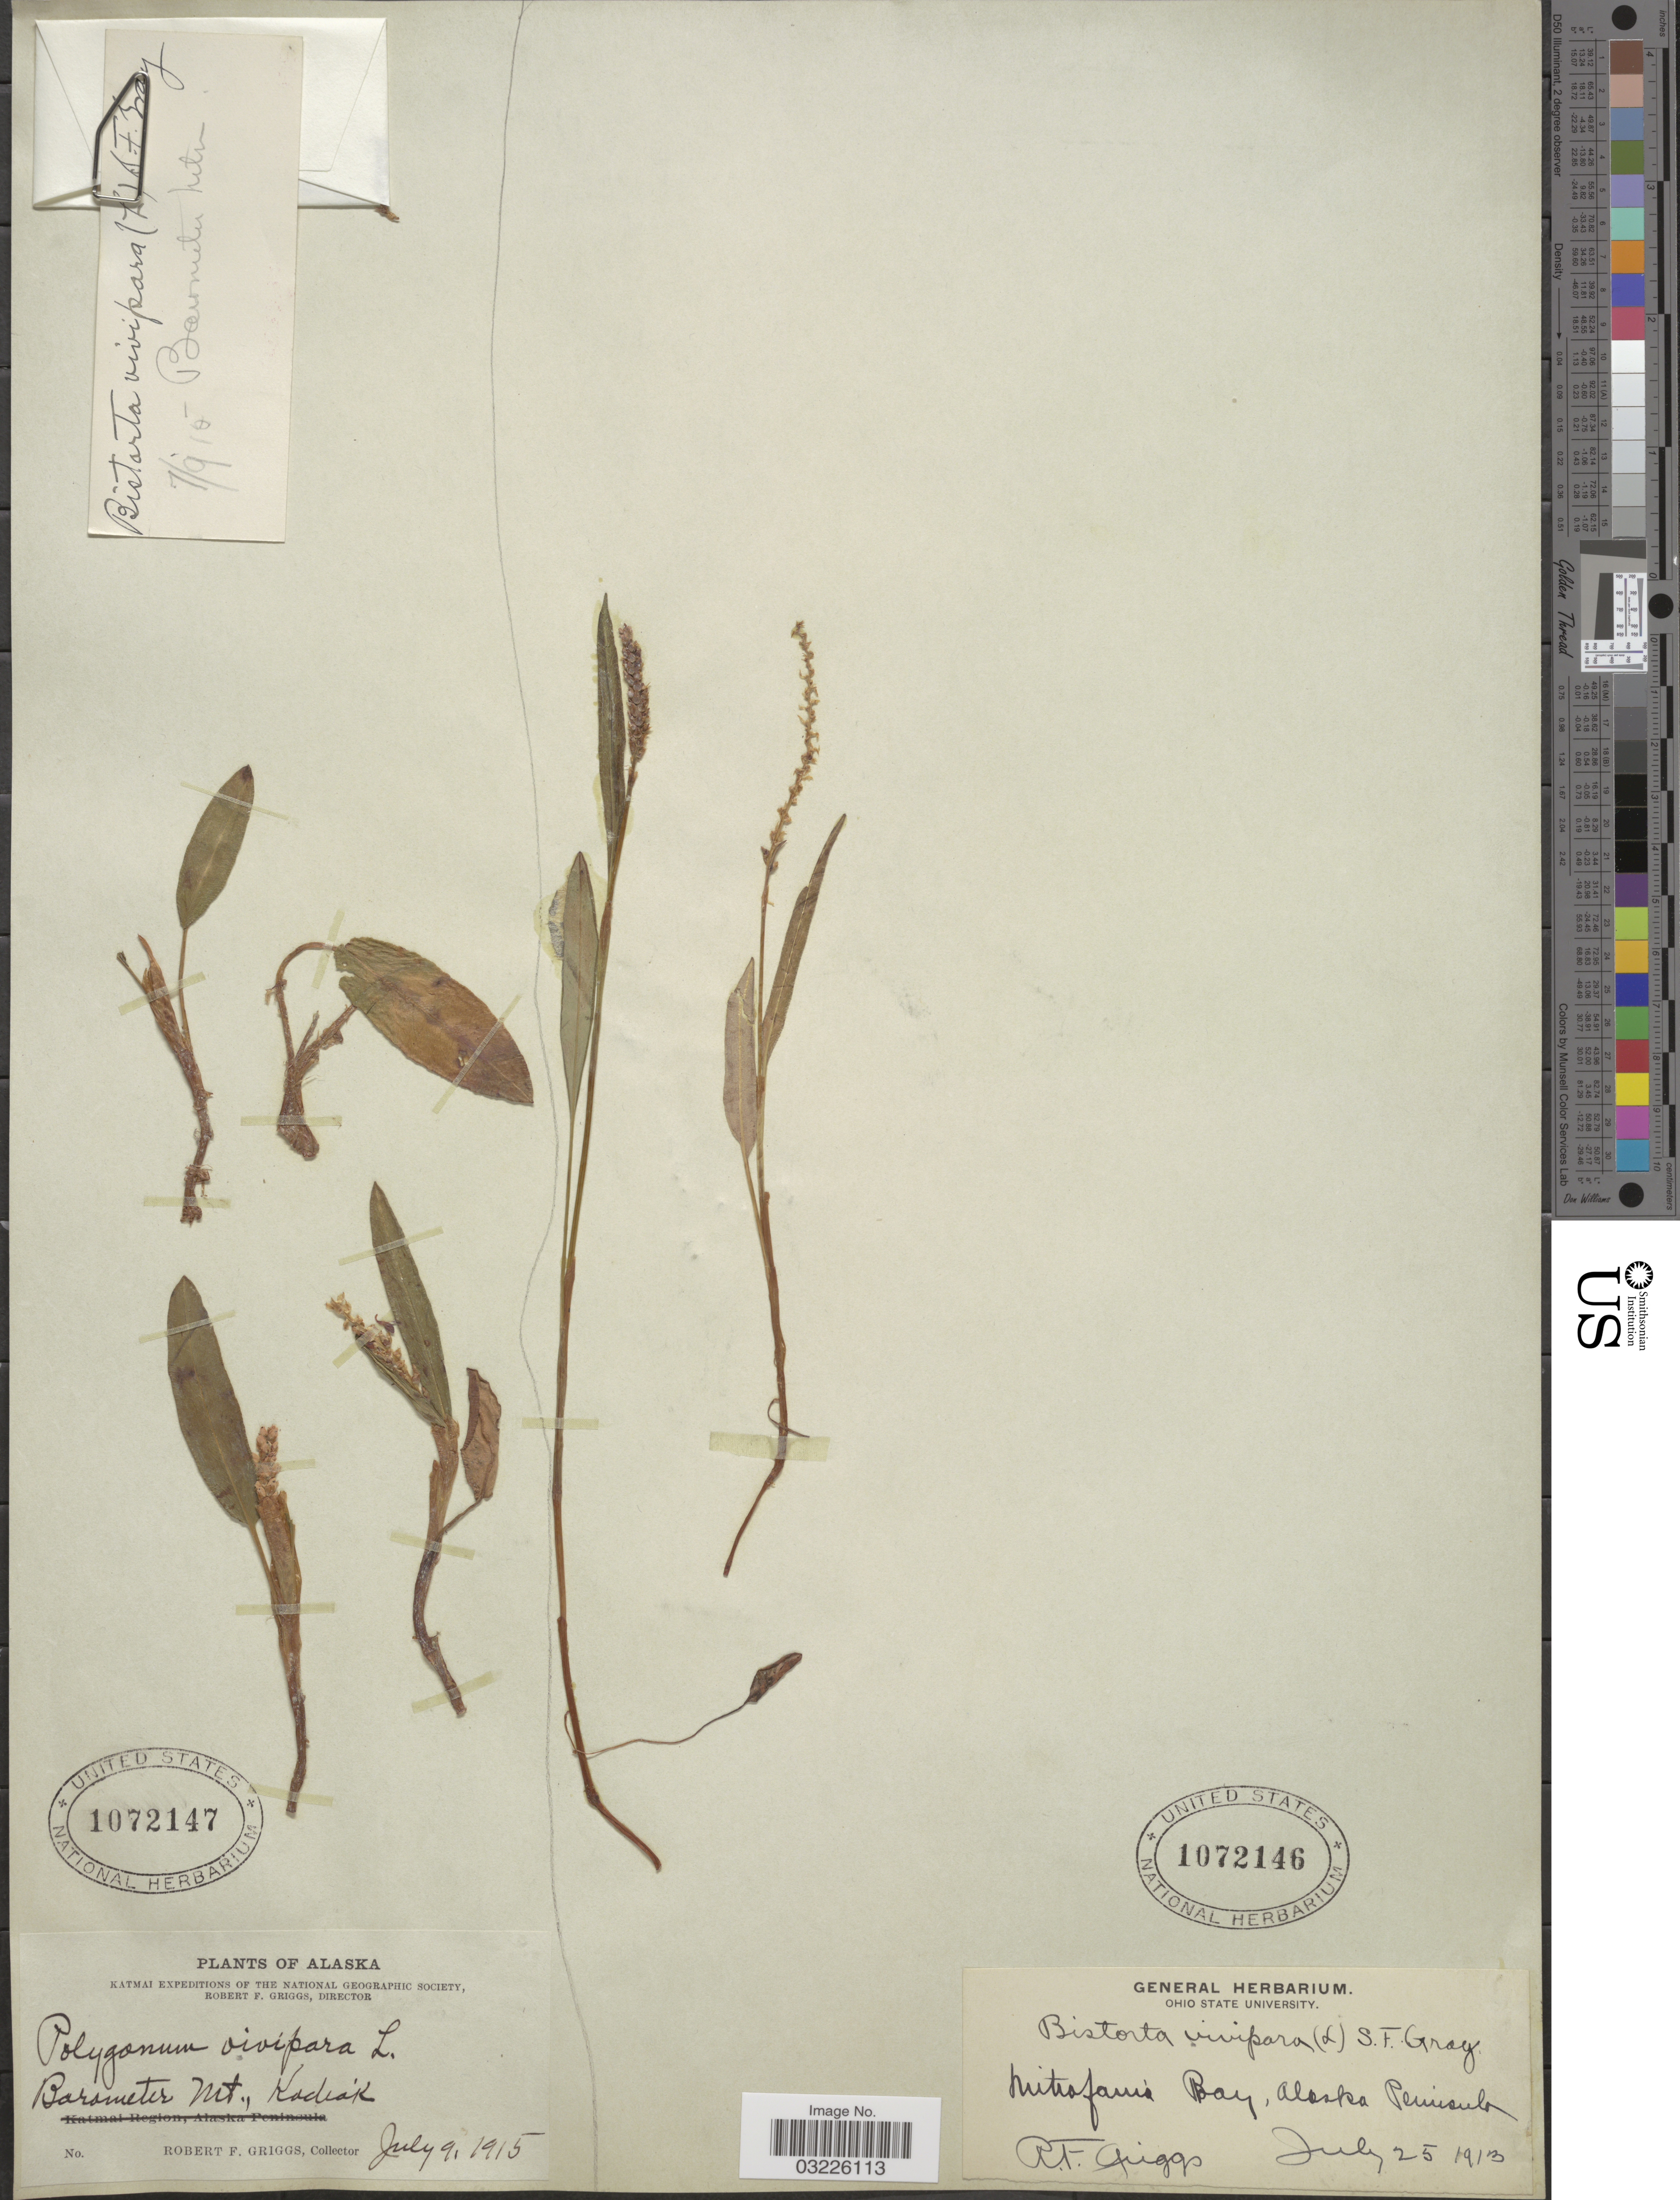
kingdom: Plantae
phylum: Tracheophyta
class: Magnoliopsida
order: Caryophyllales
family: Polygonaceae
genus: Bistorta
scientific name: Bistorta vivipara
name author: (L.) Delarbre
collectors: R. F. Griggs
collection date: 1913-07-25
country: United States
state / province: Alaska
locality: Mitrofania's Bay.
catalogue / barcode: US 1072146